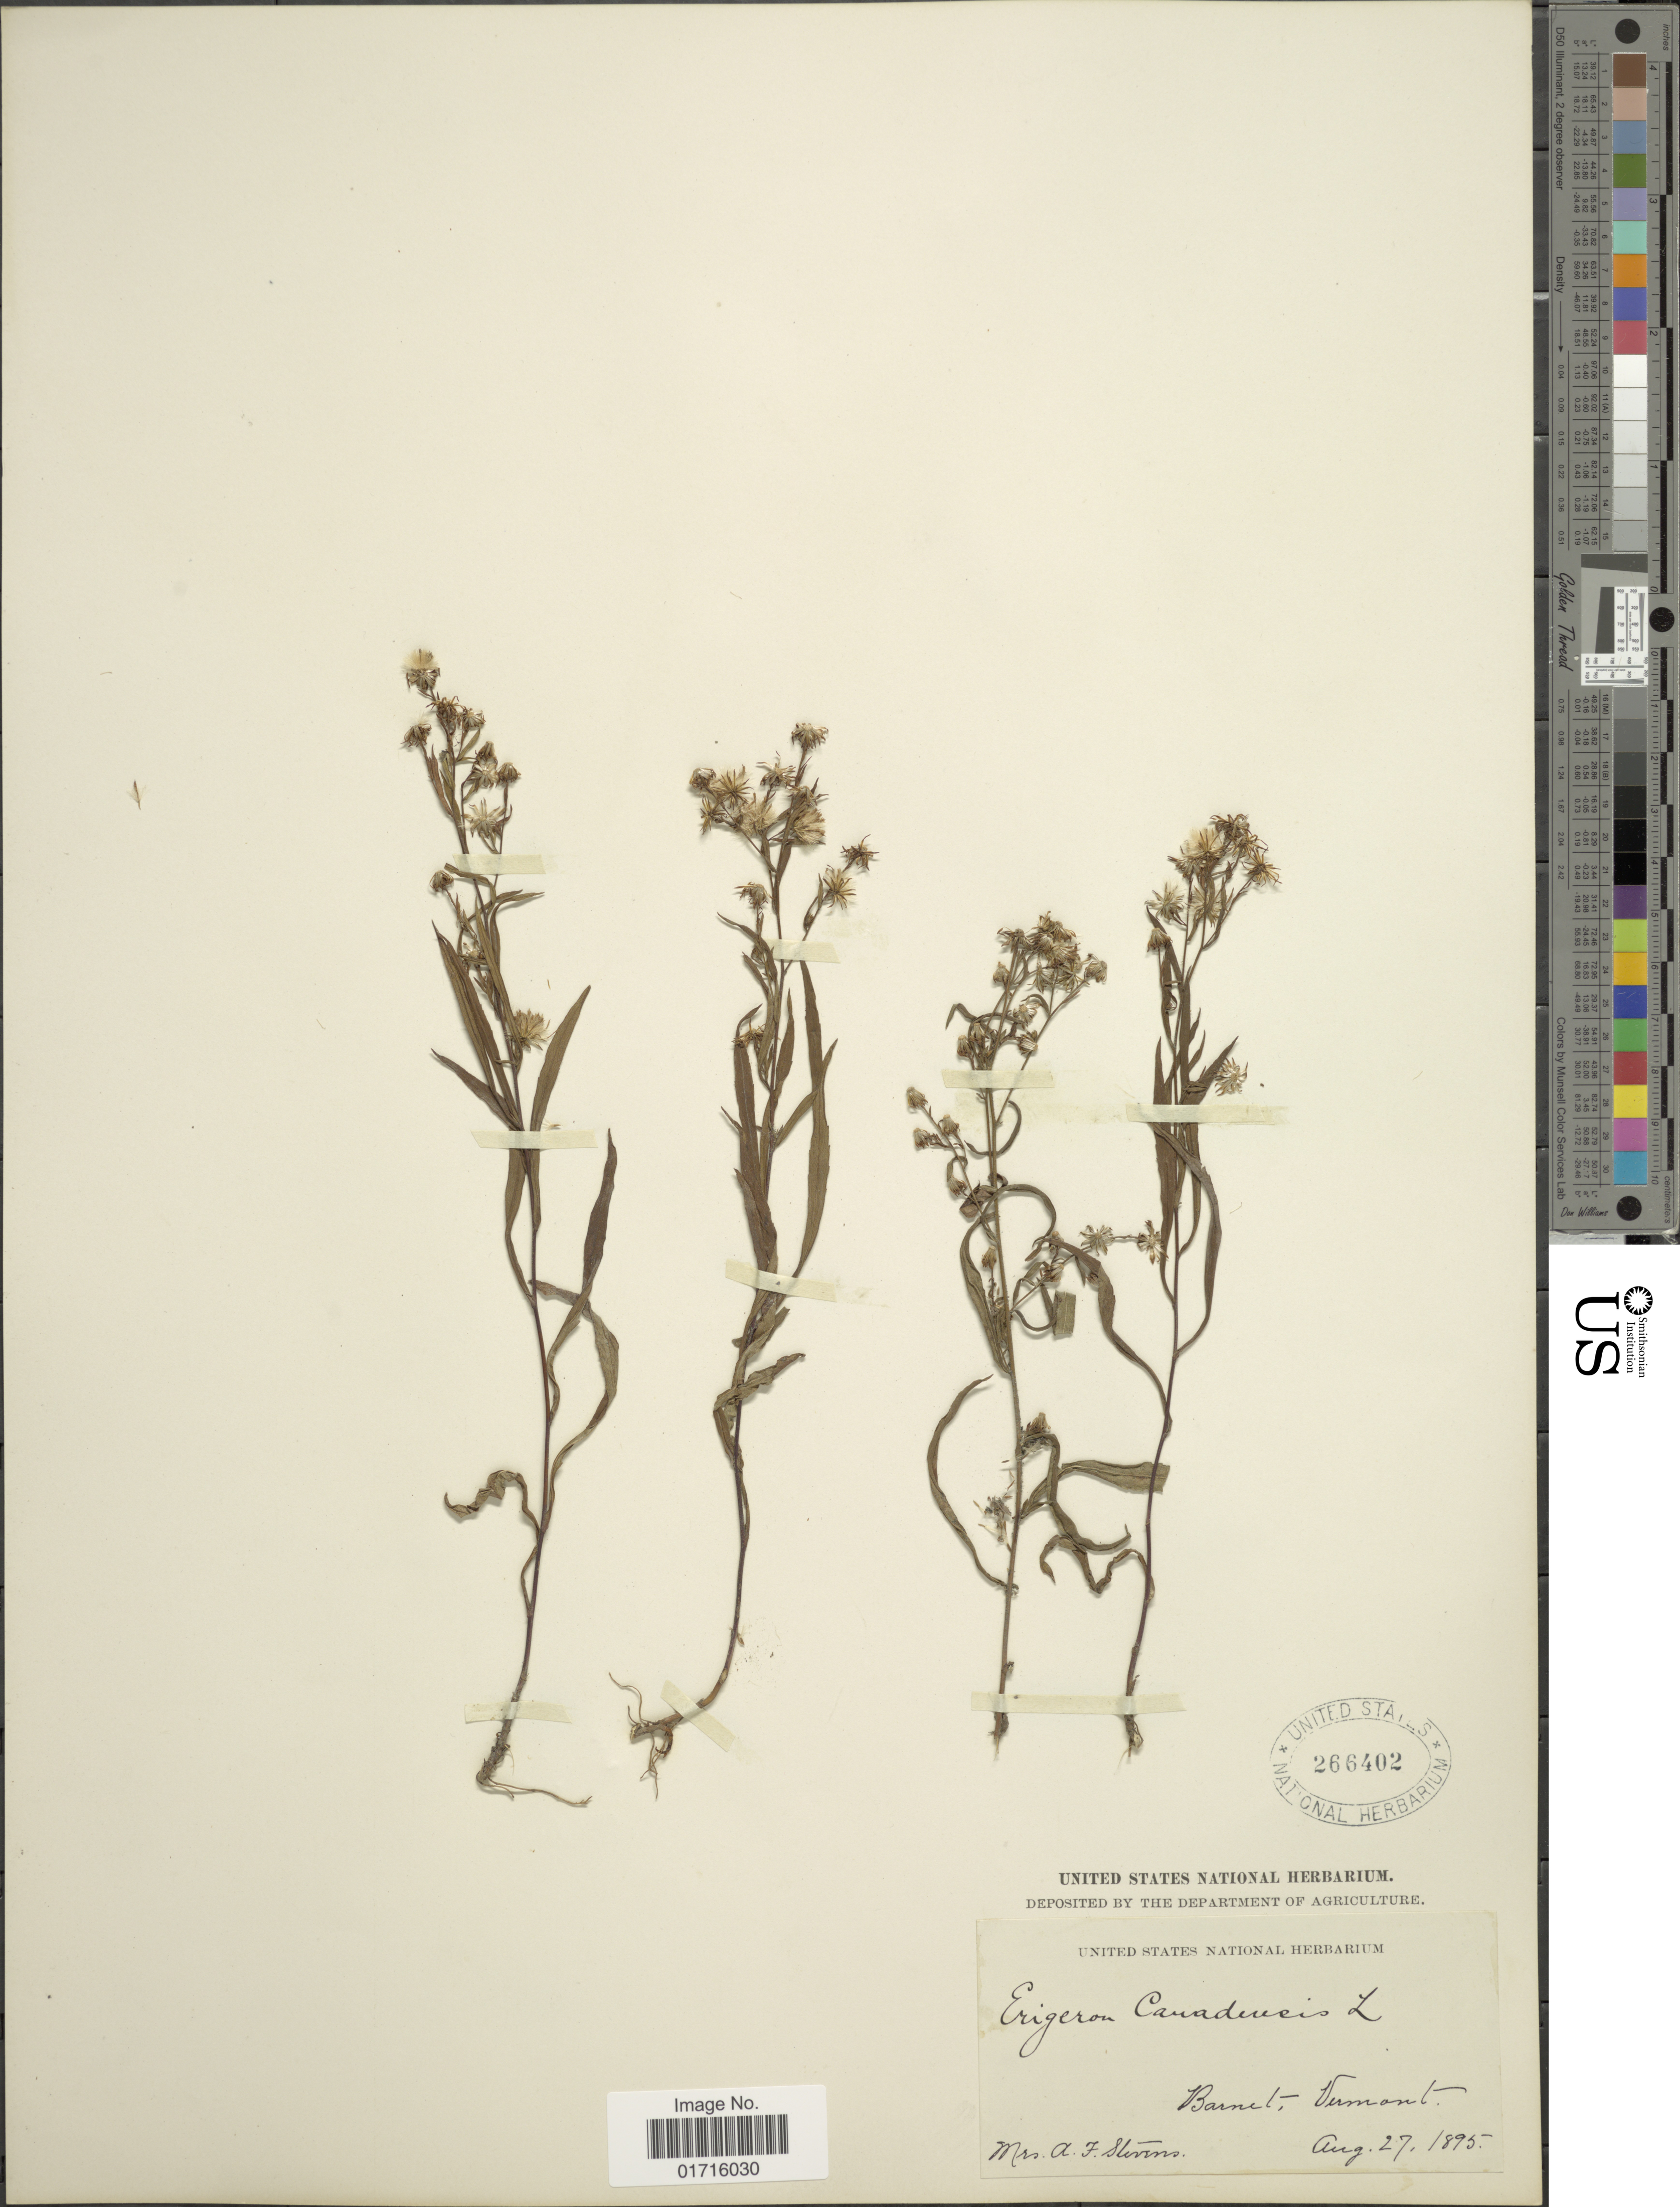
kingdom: Plantae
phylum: Tracheophyta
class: Magnoliopsida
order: Asterales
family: Asteraceae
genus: Conyza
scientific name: Conyza canadensis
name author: (L.) Cronq.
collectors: A. Stevens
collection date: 1895-08-27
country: United States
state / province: Vermont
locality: Barnet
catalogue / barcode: US 266402